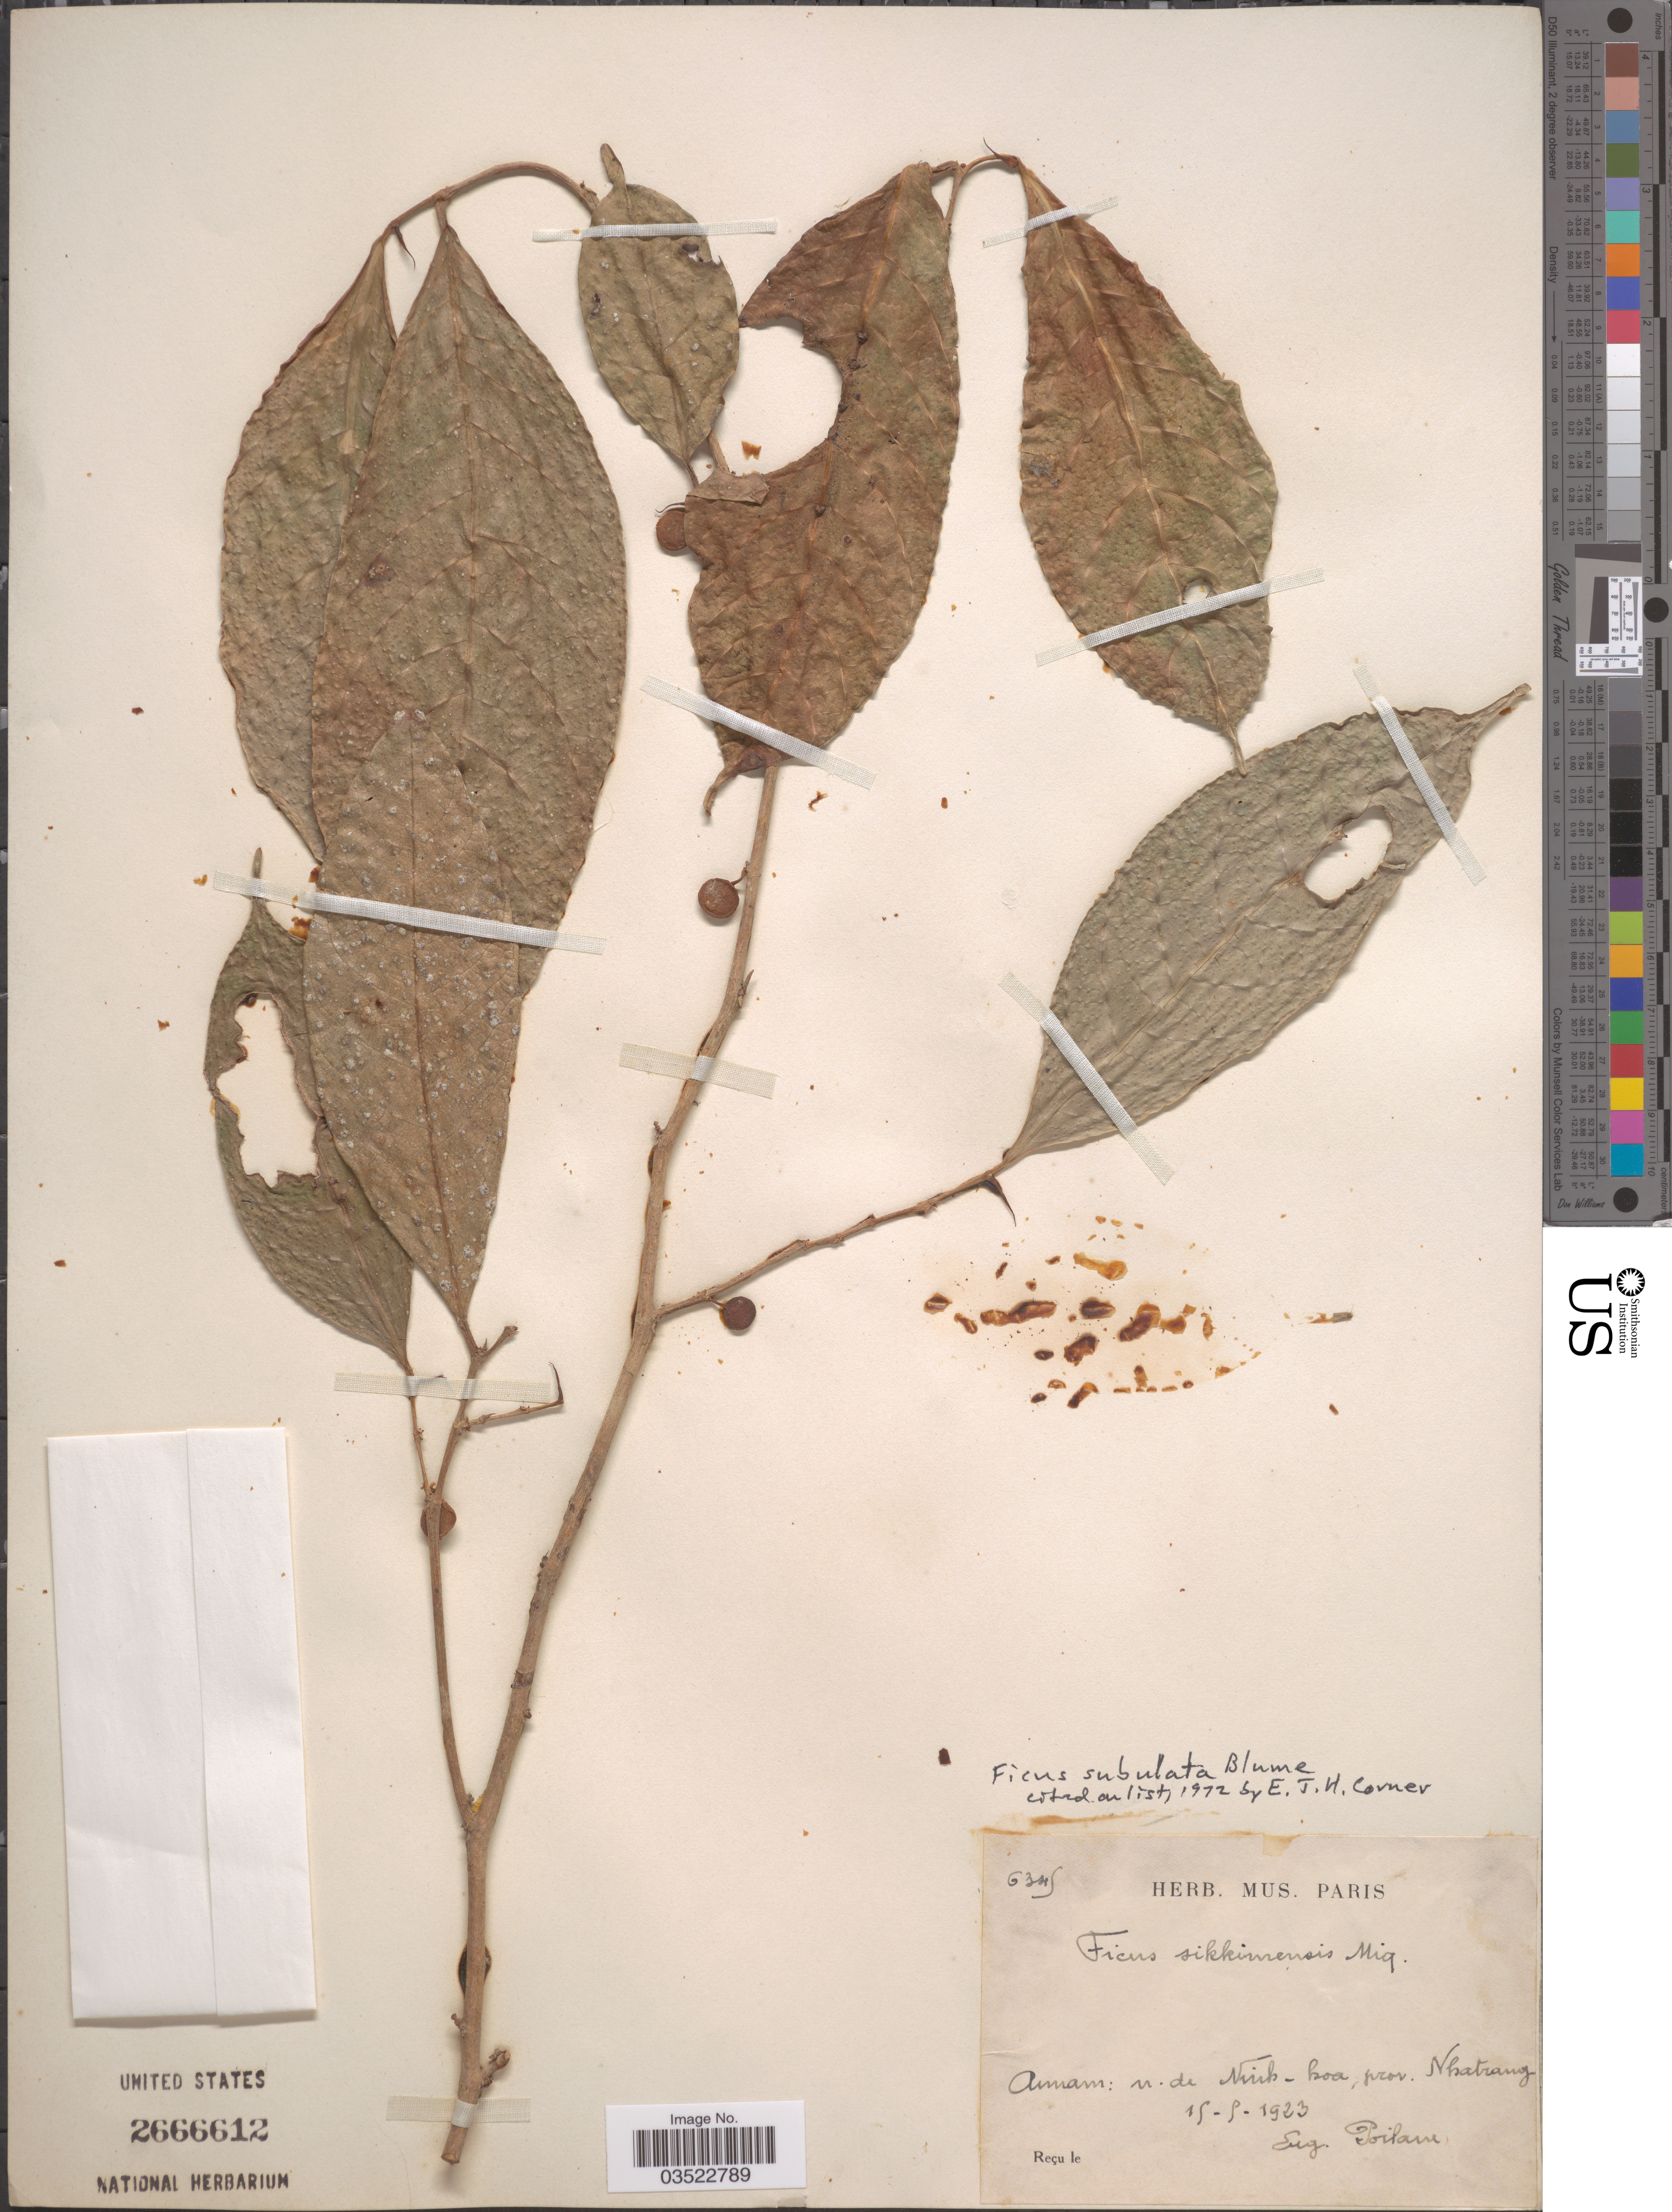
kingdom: Plantae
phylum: Tracheophyta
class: Magnoliopsida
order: Rosales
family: Moraceae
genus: Ficus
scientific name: Ficus subulata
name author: Blume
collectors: E. Poilane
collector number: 6345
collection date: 1923-05-15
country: Vietnam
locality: Annam: n. de Ninh-hoa, prov. Nhatrang.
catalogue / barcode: US 2666612